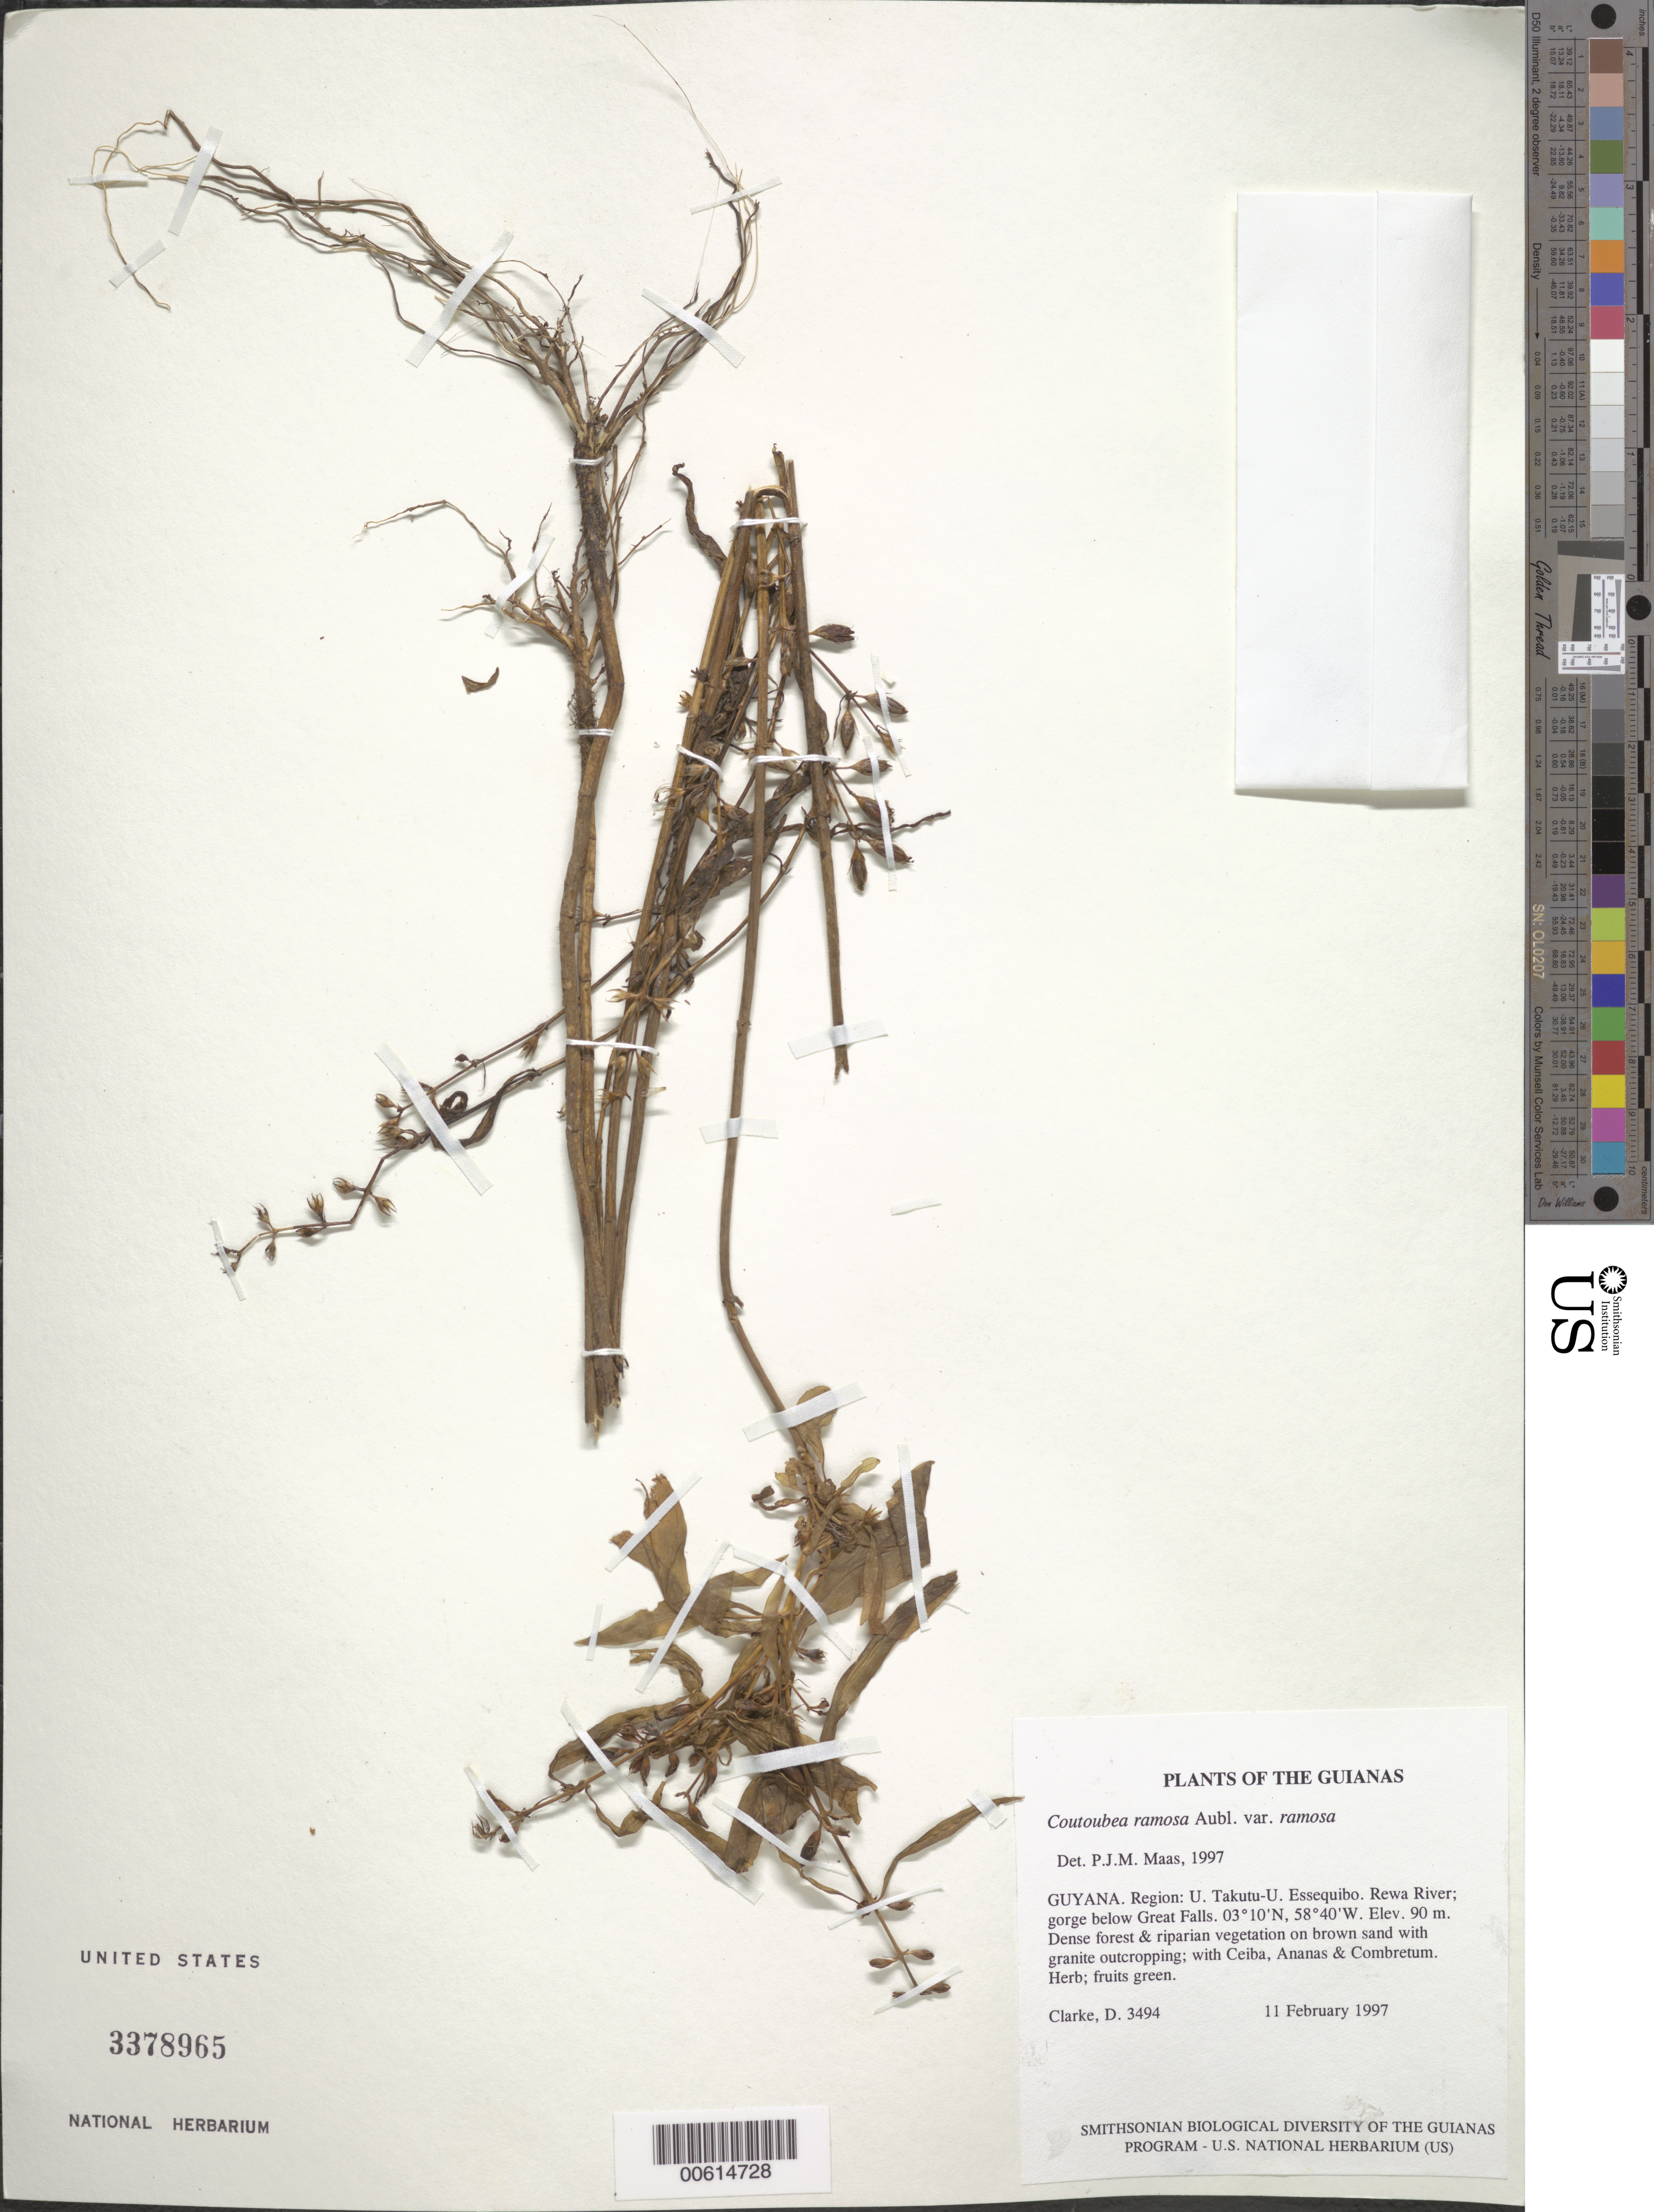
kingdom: Plantae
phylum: Tracheophyta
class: Magnoliopsida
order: Gentianales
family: Gentianaceae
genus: Coutoubea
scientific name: Coutoubea ramosa var. ramosa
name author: Aubl.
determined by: Maas, Paul J. M.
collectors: H. D. Clarke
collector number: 3494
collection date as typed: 11 February 1997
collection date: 1997-02-11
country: Guyana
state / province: U. Takutu-U. Essequibo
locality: Rewa River; gorge below Great Falls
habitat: Dense forest & riparian vegetation on brown sand with granite outcropping; with Ceiba, Ananas & Combretum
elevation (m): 90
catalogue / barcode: US 3378965